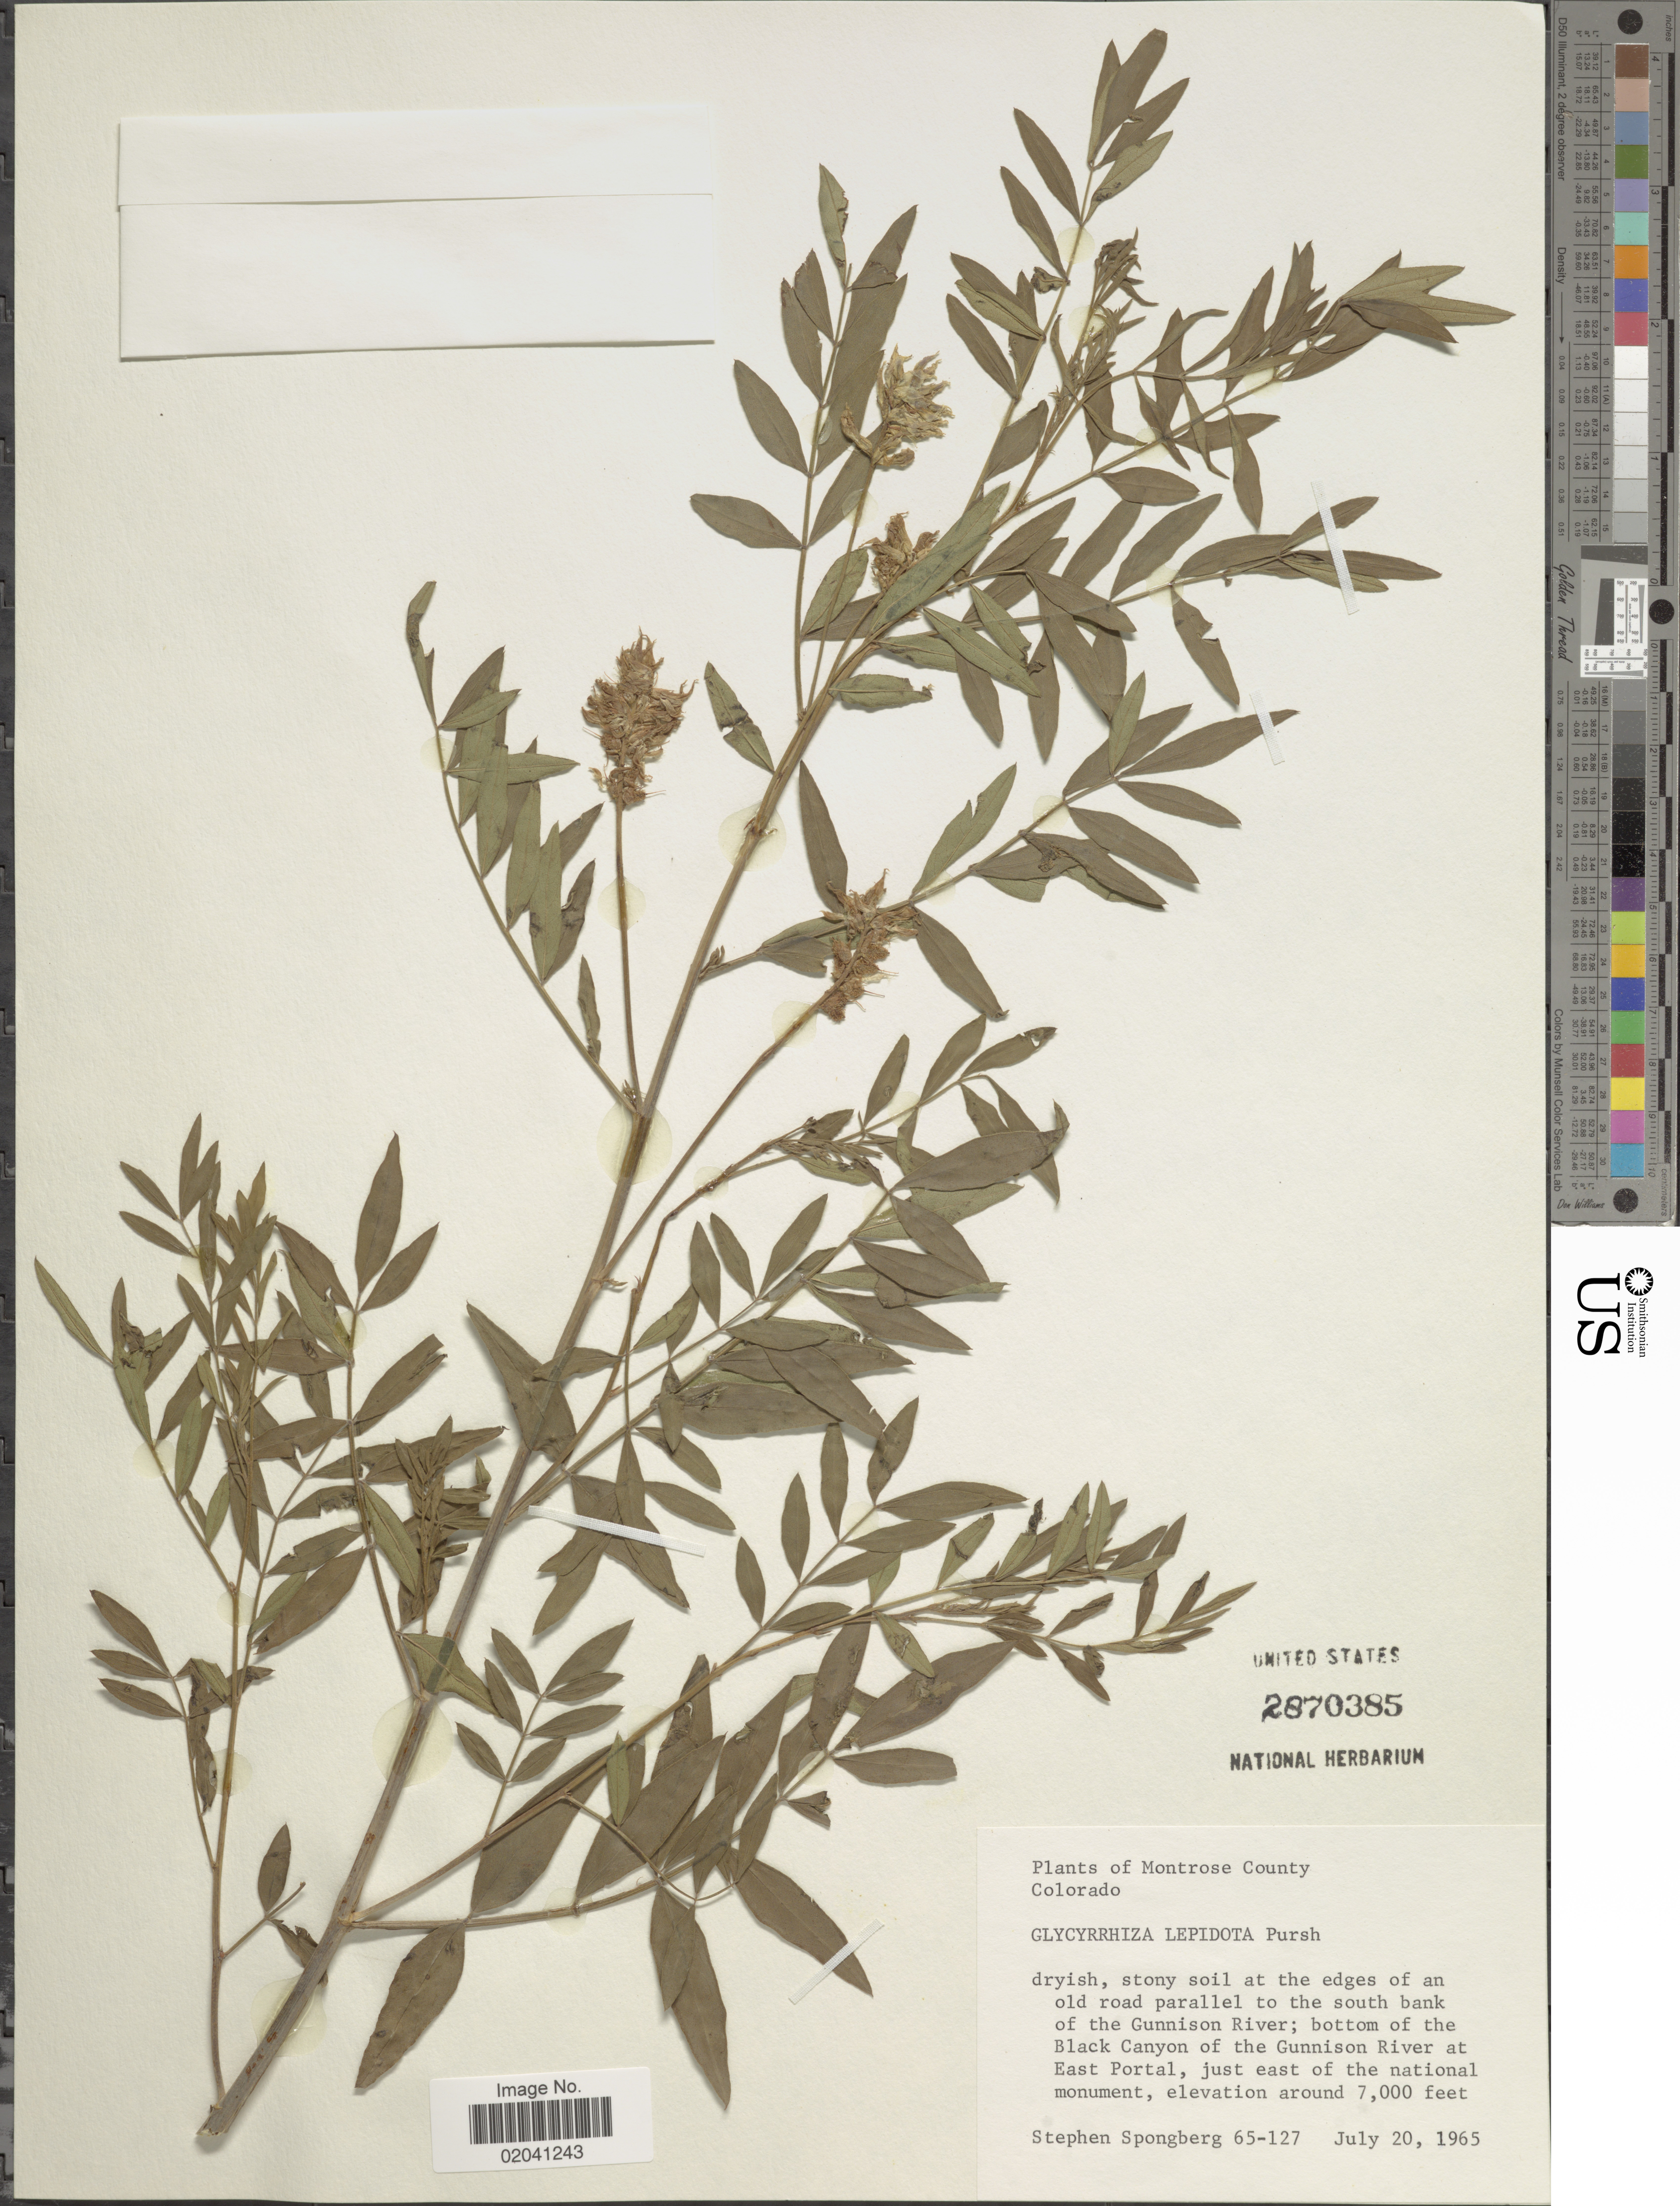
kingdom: Plantae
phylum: Tracheophyta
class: Magnoliopsida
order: Fabales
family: Fabaceae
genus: Glycyrrhiza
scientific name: Glycyrrhiza lepidota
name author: Pursh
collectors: S. A.Spongberg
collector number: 65-127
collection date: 1965-07-20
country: United States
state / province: Colorado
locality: Montrose County. Dryish, stony soil at the edges of an old road parallel to the south bank of the Gunnison River; bottom of the Black Canyon of the Gunnison River at East Portal, just east of the national monument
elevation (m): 2134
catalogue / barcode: US 2870385